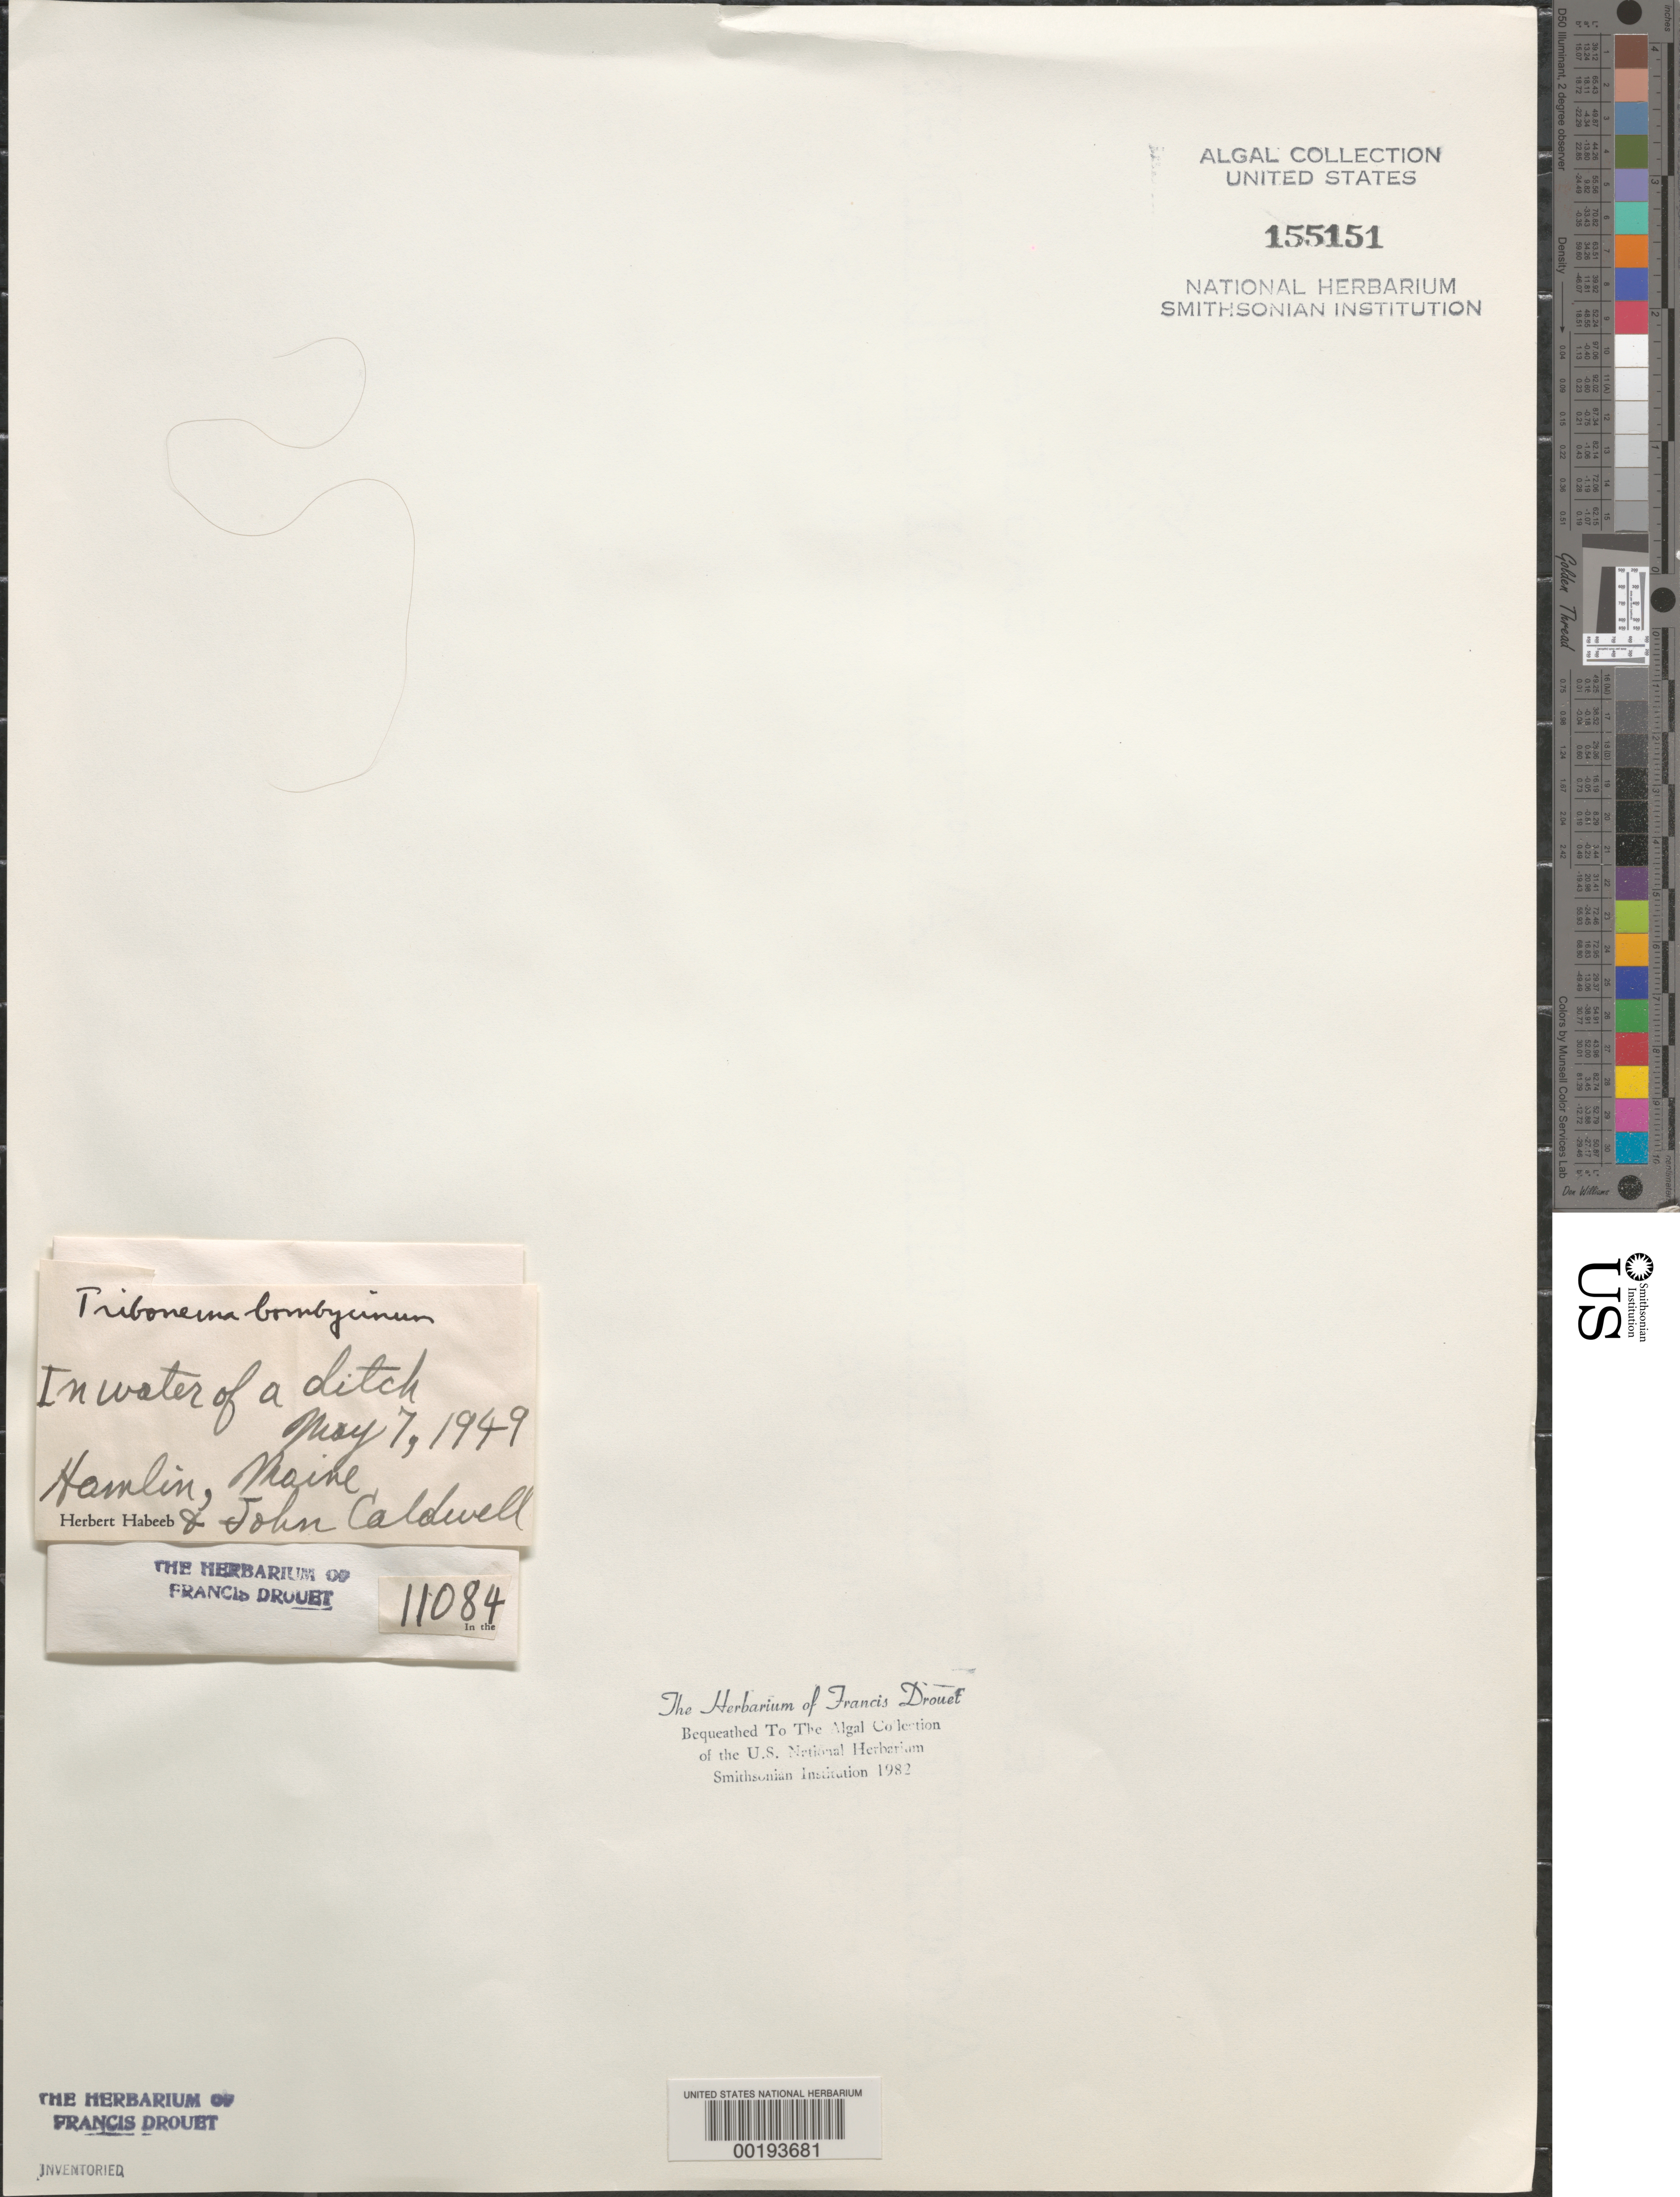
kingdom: Chromista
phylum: Ochrophyta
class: Xanthophyceae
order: Tribonematales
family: Tribonemataceae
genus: Tribonema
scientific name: Tribonema bombycina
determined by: Drouet, F. E.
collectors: H. Habeeb & J. Caldwell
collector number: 11084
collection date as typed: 07 May 1949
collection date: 1949-05-07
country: United States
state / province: Maine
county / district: Aroostook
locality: Hamlin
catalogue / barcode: US 155151